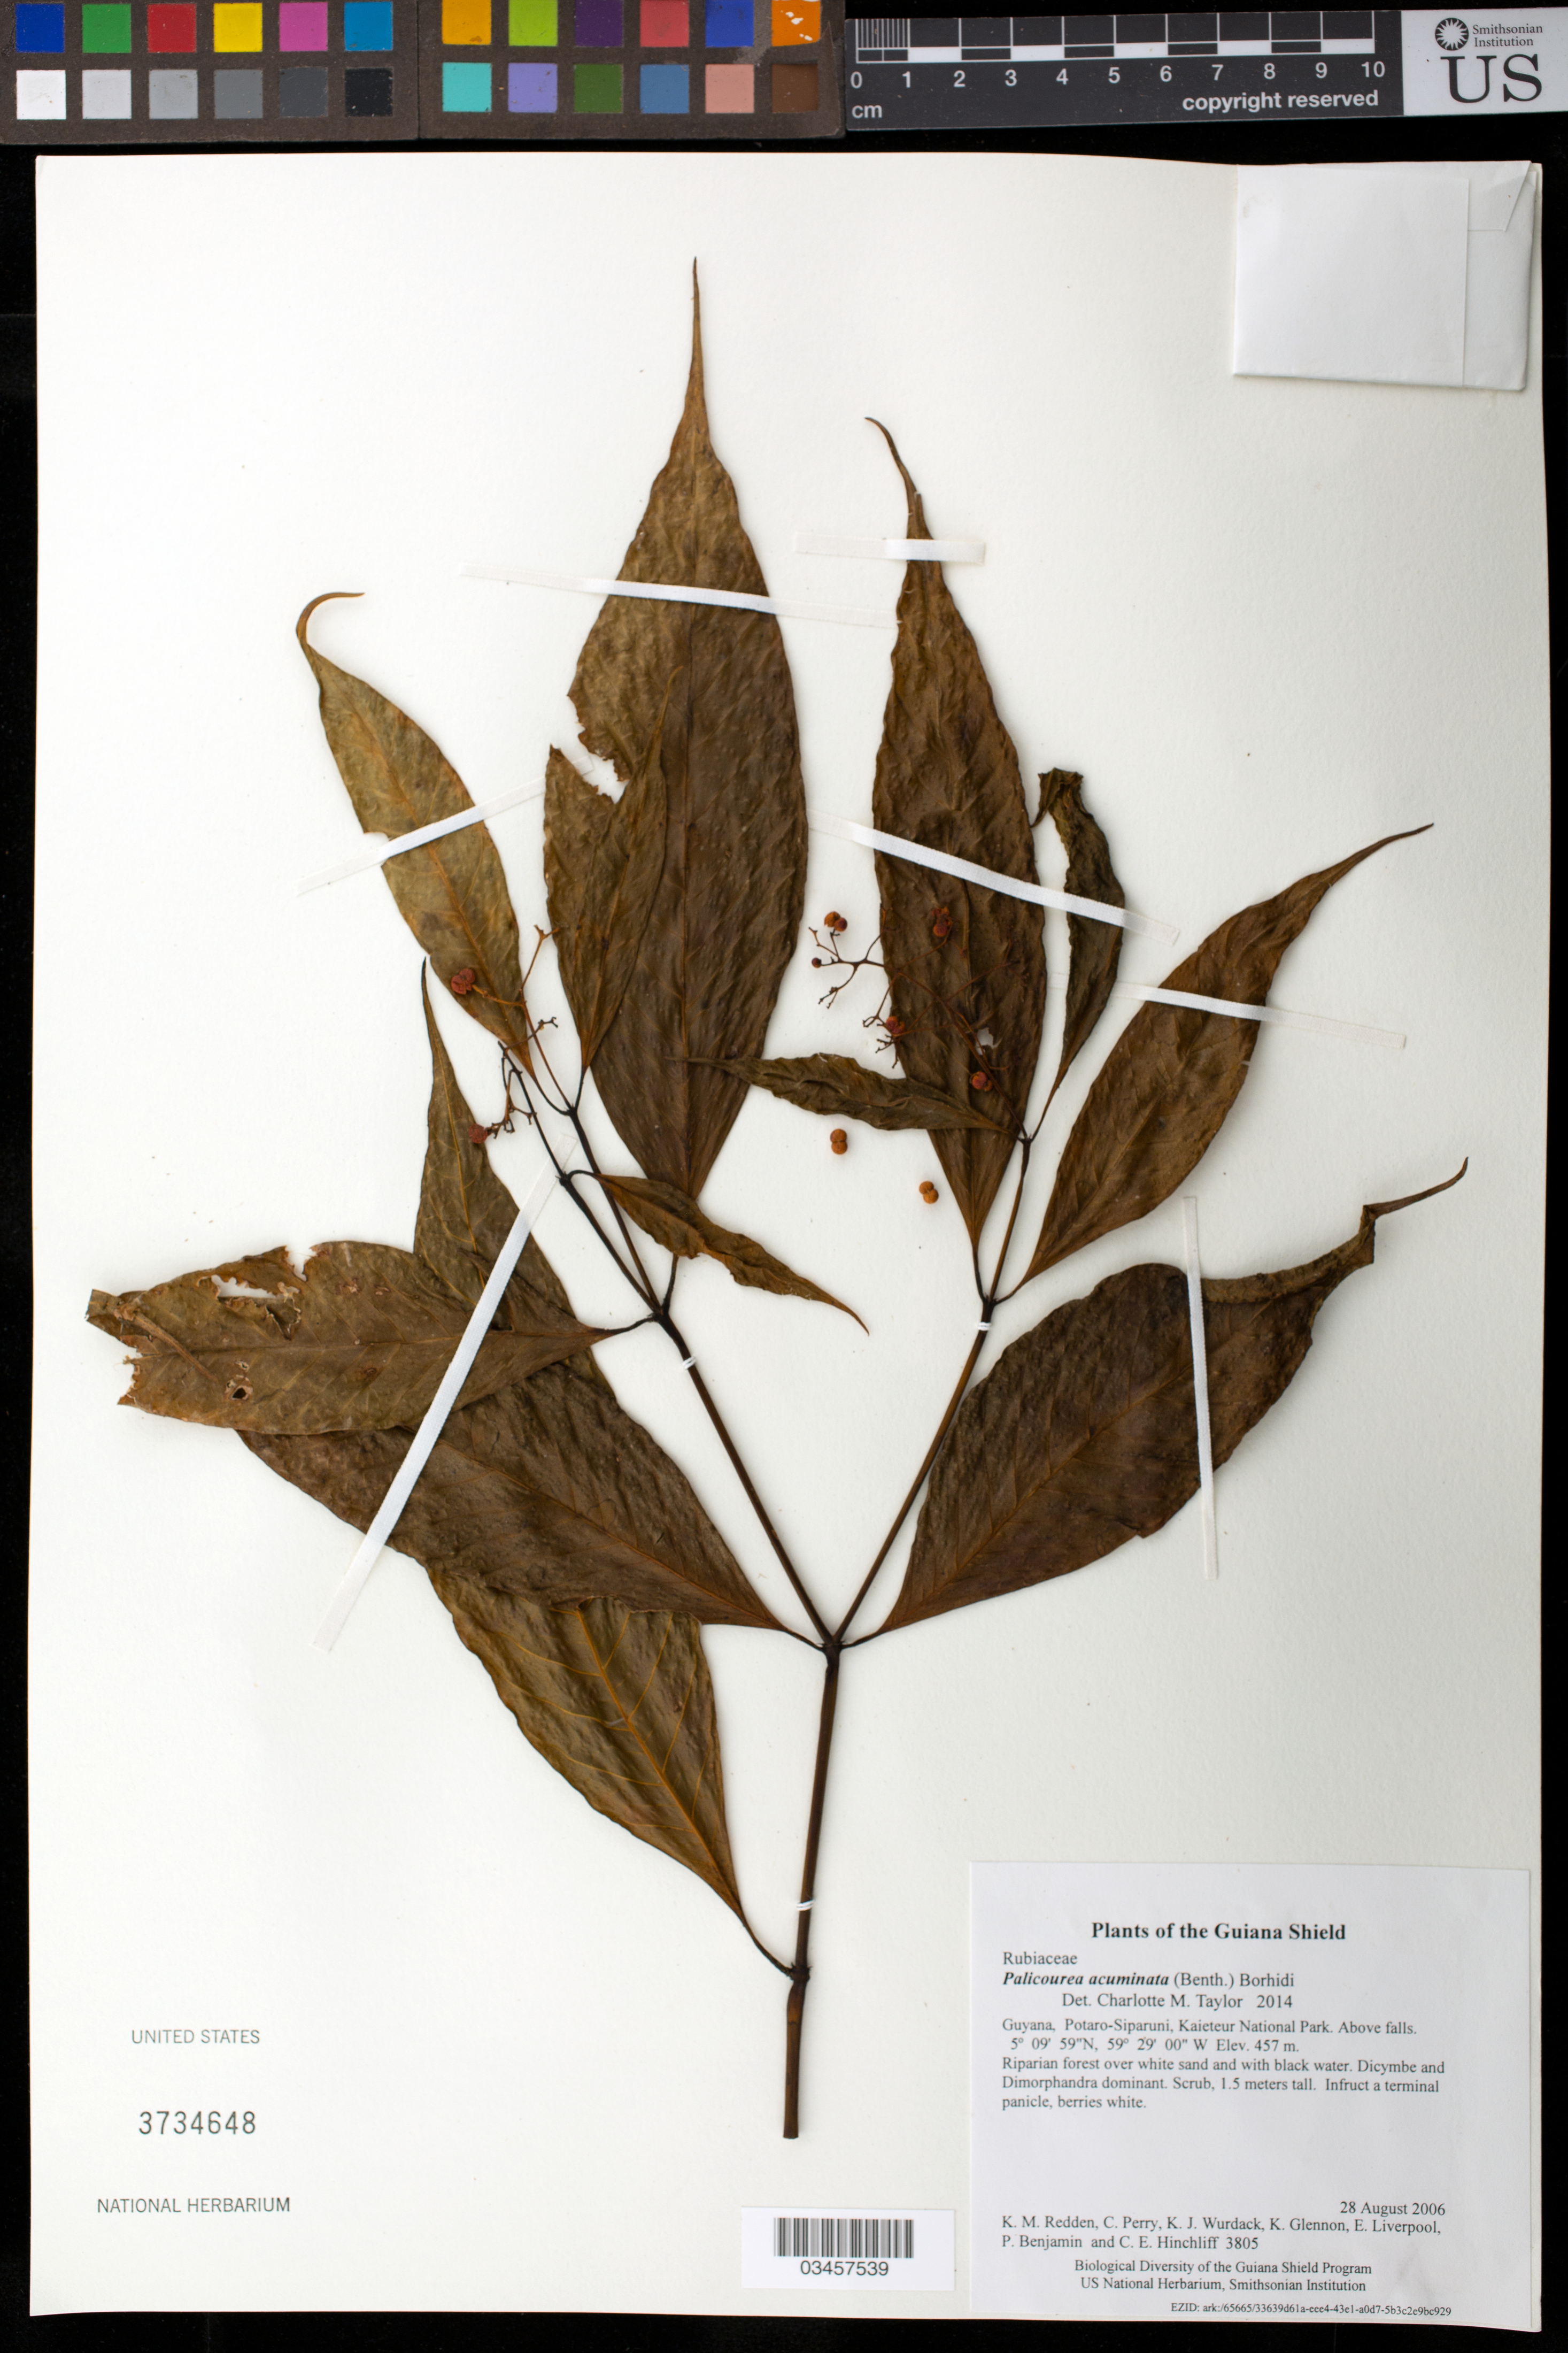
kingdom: Plantae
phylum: Tracheophyta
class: Magnoliopsida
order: Gentianales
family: Rubiaceae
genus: Palicourea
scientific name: Palicourea acuminata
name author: (Benth.) Borhidi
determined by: Taylor, Charlotte M.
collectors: K. M. Redden, C. Perry, K. Wurdack, K. Glennon, E. Liverpool, P. Benjamin & C. E. Hinchliff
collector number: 3805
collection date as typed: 28 August 2006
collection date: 2006-08-28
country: Guyana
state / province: Potaro-Siparuni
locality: Kaieteur National Park. Above falls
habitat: Riparian forest over white sand and with black water. Dicymbe and Dimorphandra dominant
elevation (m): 457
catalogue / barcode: US 3734648